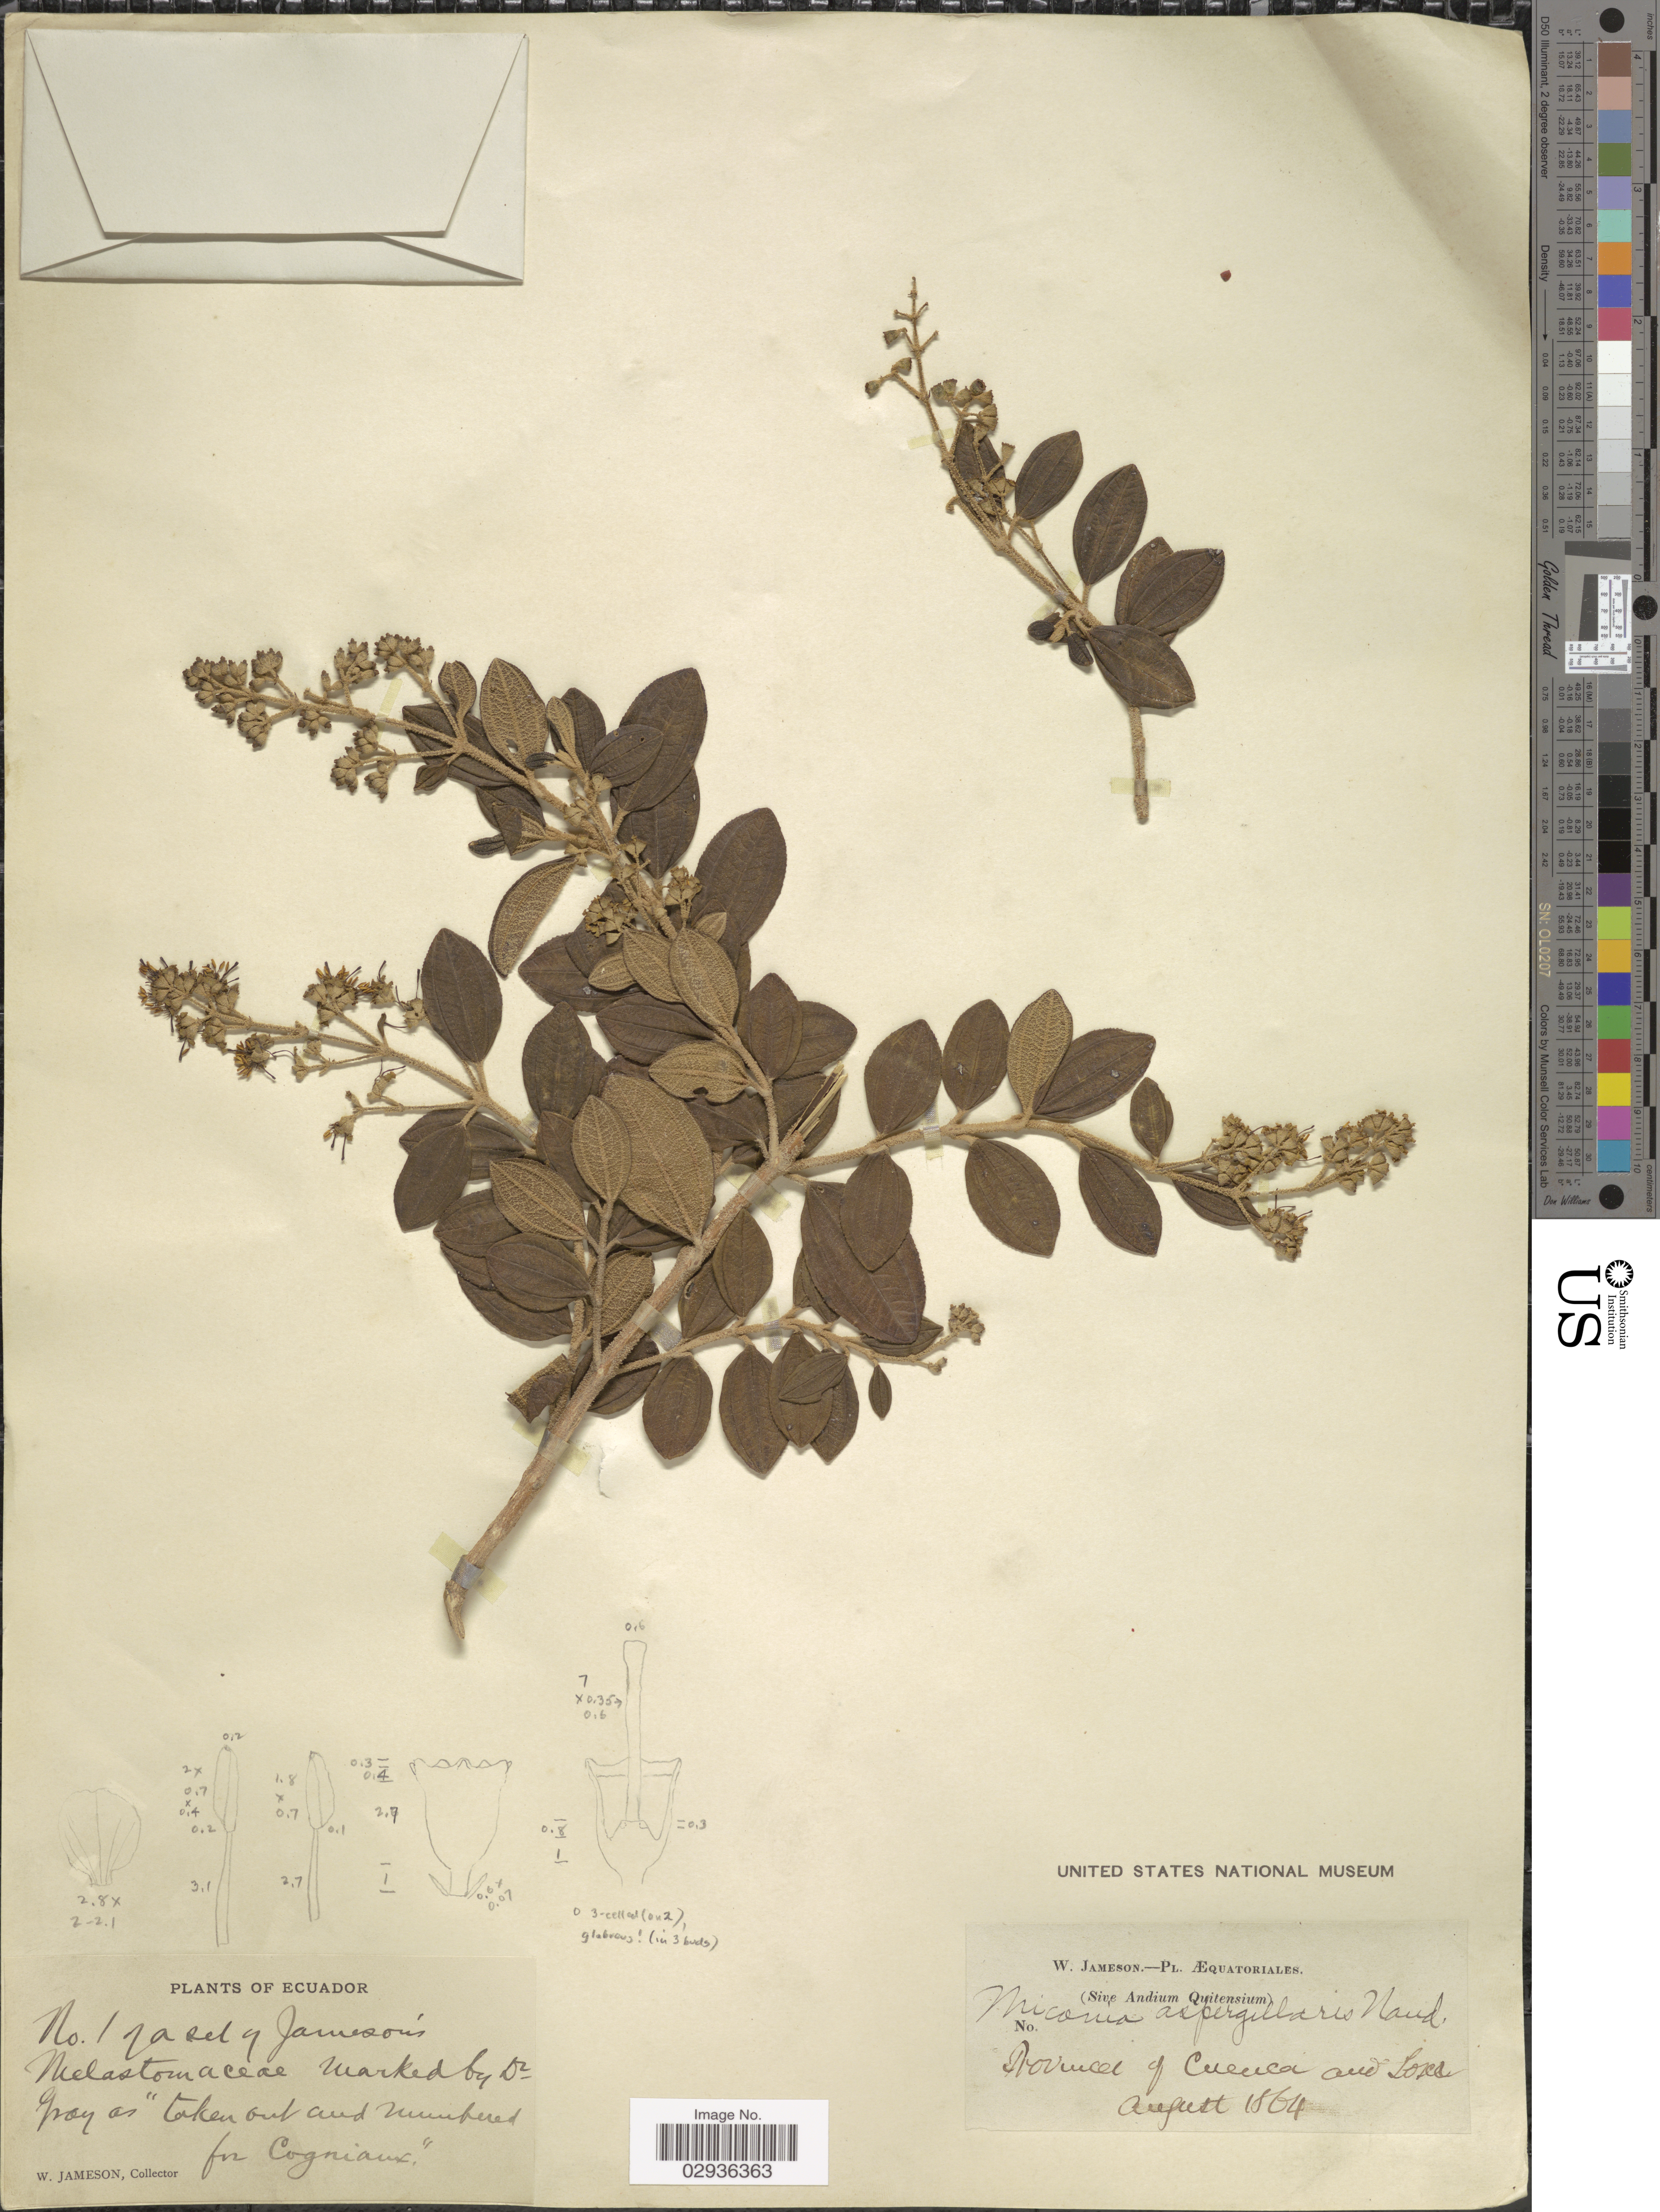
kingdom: Plantae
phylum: Tracheophyta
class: Magnoliopsida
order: Myrtales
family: Melastomataceae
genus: Miconia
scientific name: Miconia aspergillaris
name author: (Bonpl.) Naudin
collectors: W. Jameson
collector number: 1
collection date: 1864-08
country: Ecuador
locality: Province of Cuenca and Losca..